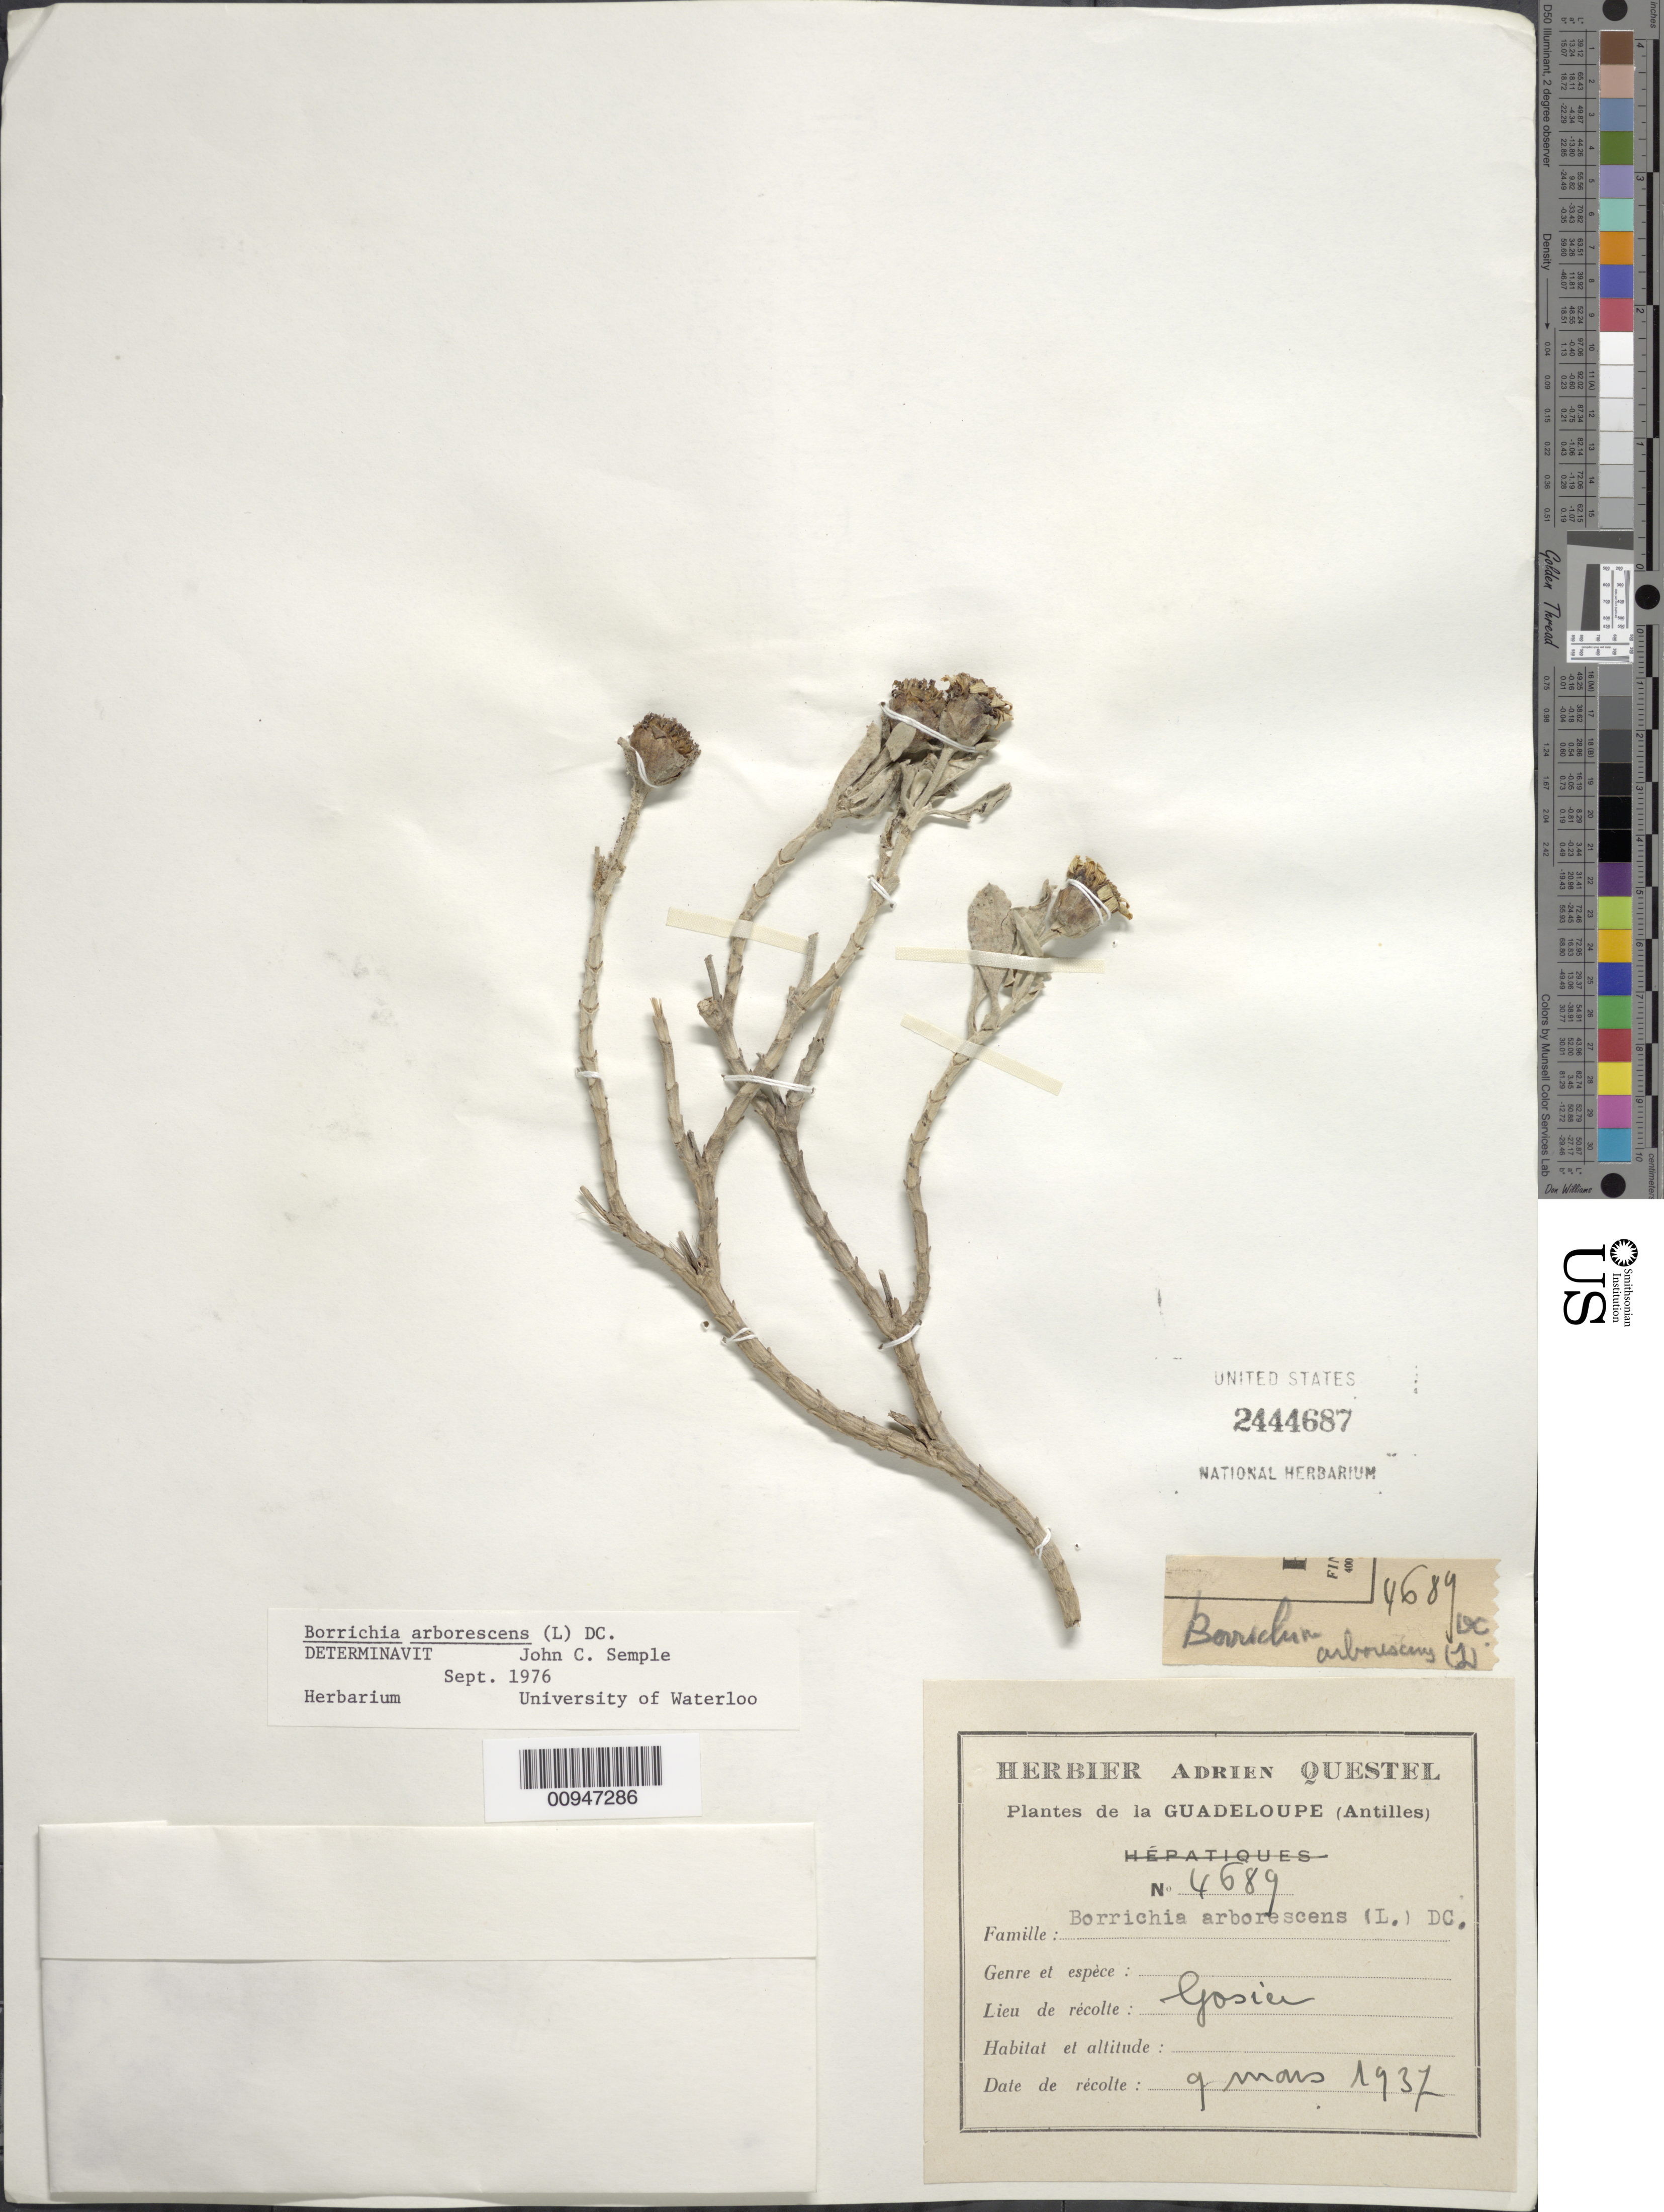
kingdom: Plantae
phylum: Tracheophyta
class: Magnoliopsida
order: Asterales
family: Asteraceae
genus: Borrichia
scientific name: Borrichia arborescens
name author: (L.) DC.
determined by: Semple, J. C.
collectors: A. Questel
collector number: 4689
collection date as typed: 09 Mar 1937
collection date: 1937-03-09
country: Guadeloupe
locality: "Ljosier"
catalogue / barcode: US 2444687